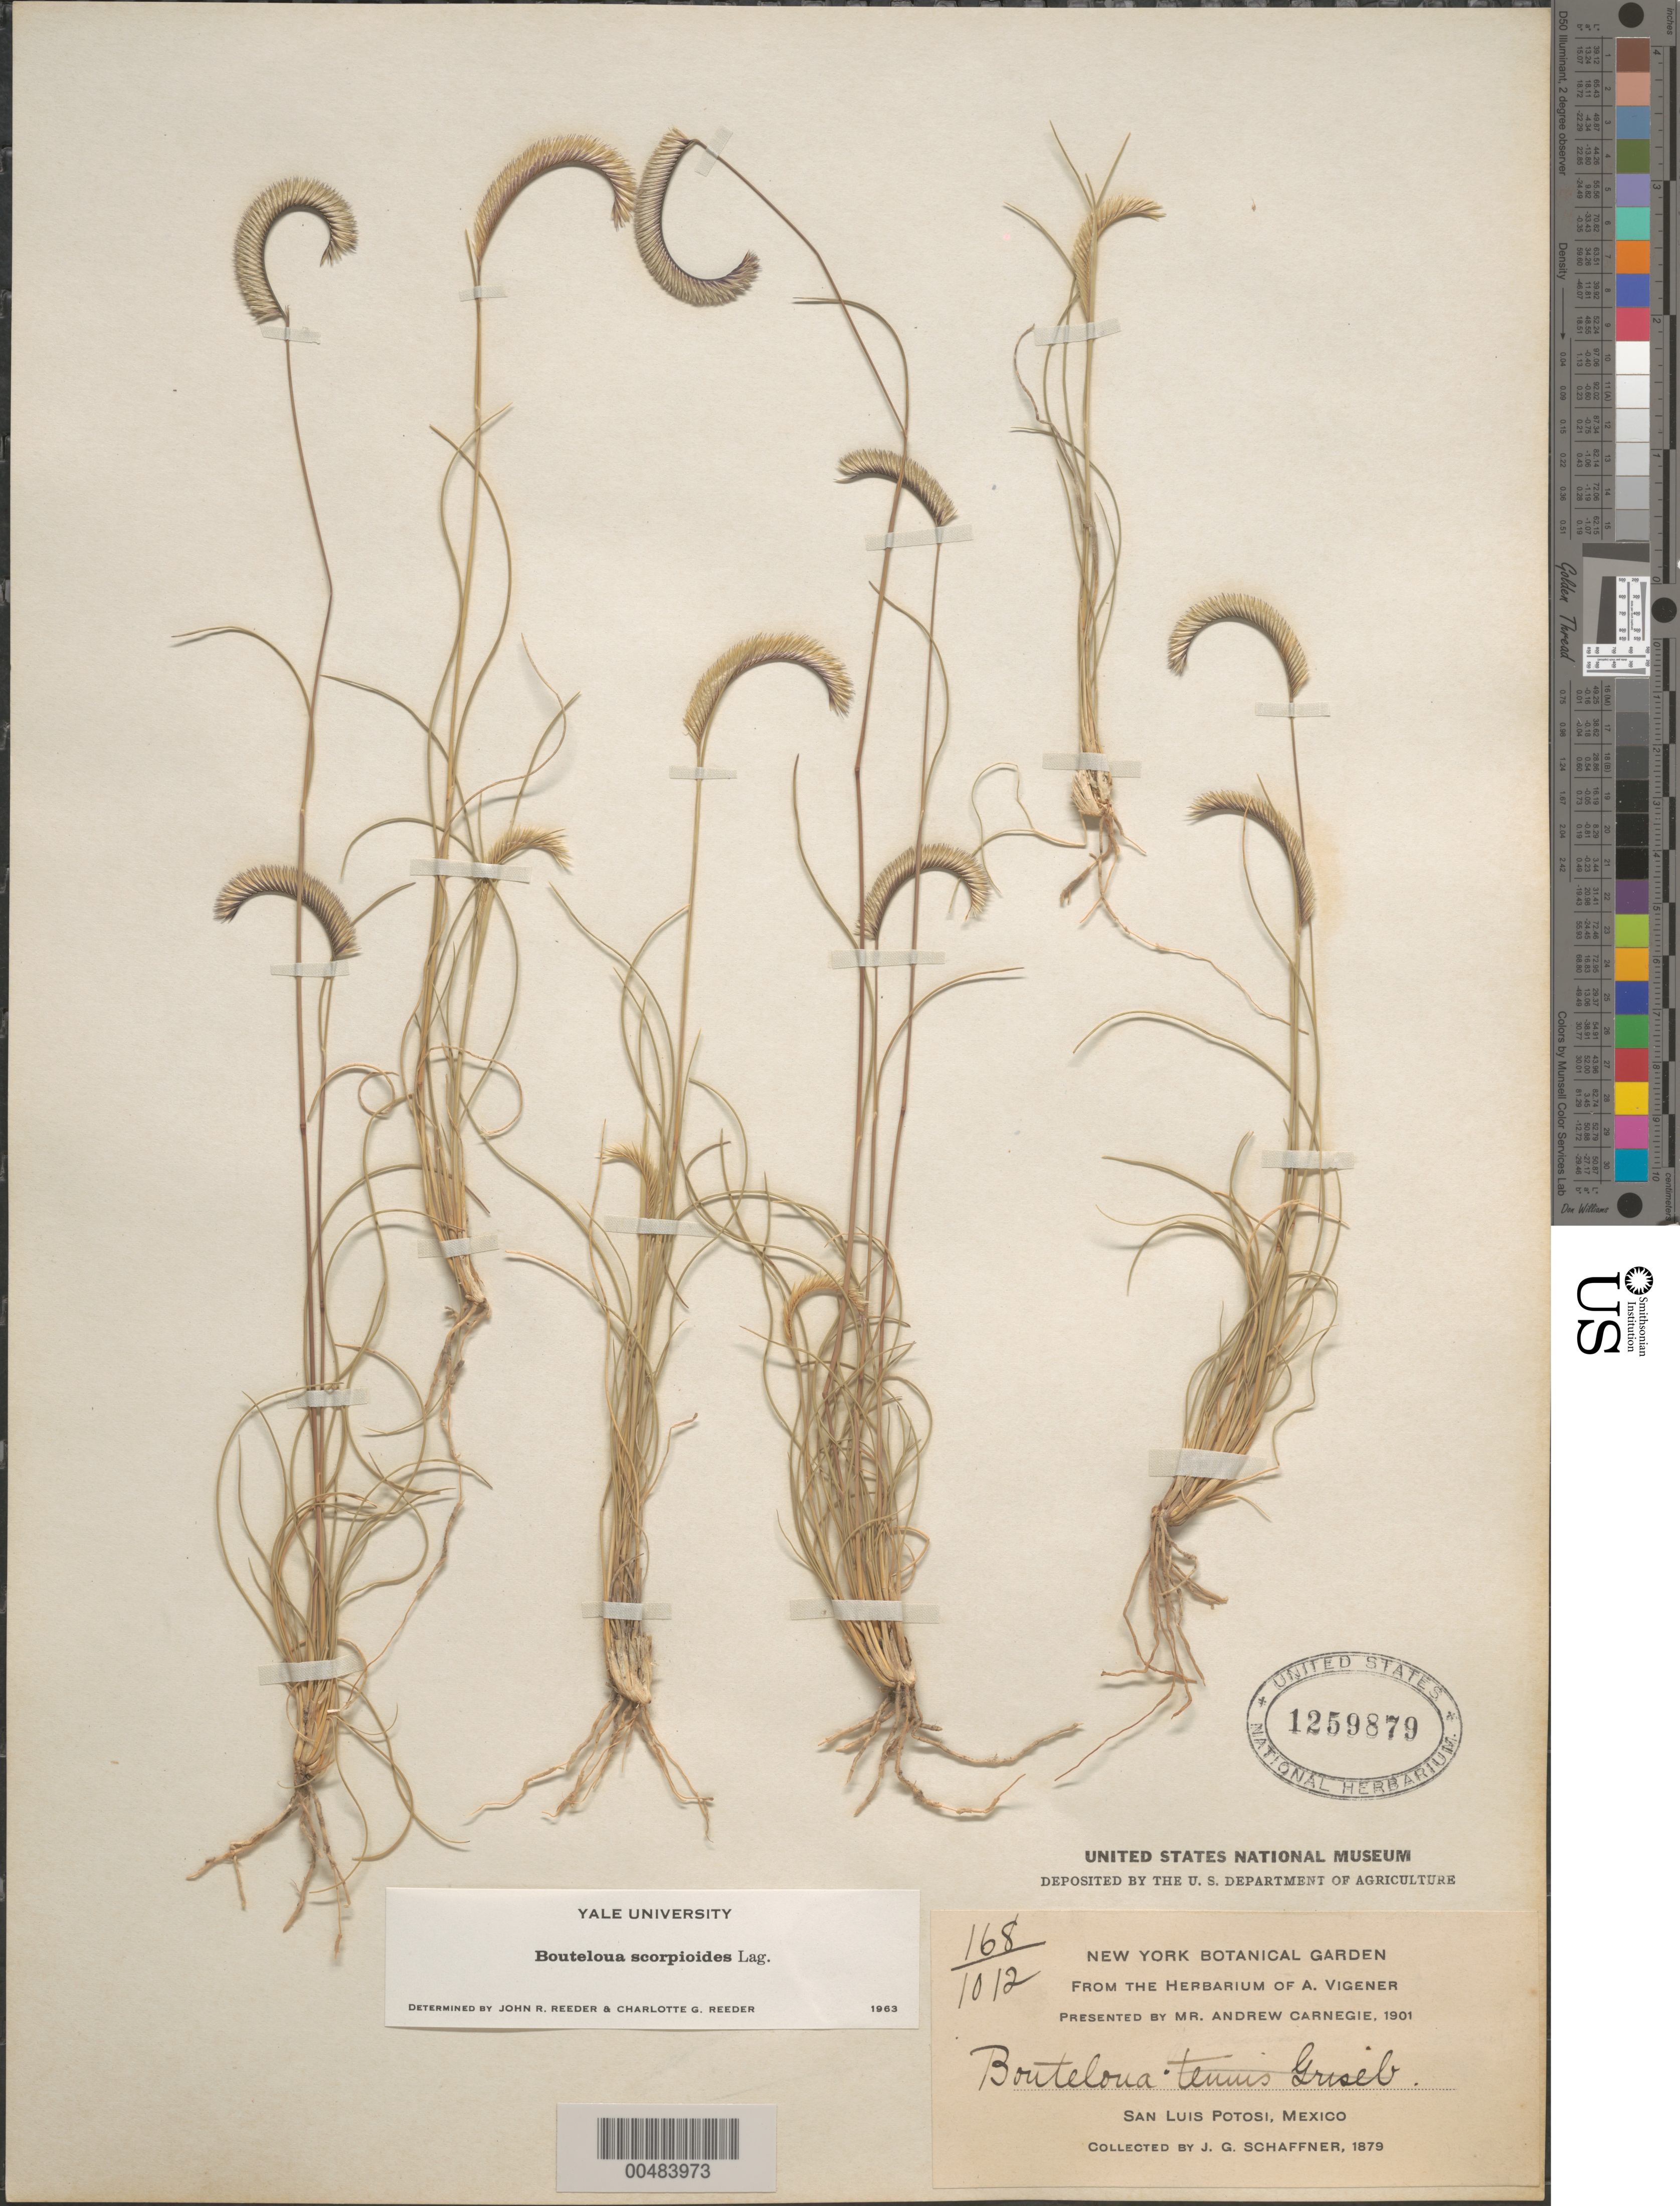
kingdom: Plantae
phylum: Tracheophyta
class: Liliopsida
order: Poales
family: Poaceae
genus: Bouteloua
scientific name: Bouteloua scorpioides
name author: Lag.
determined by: Reeder, J. R.; Reeder, C. G.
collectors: J. G. Schaffner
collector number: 168/1012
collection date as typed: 1879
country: Mexico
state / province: San Luis Potosi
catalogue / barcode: US 1259879